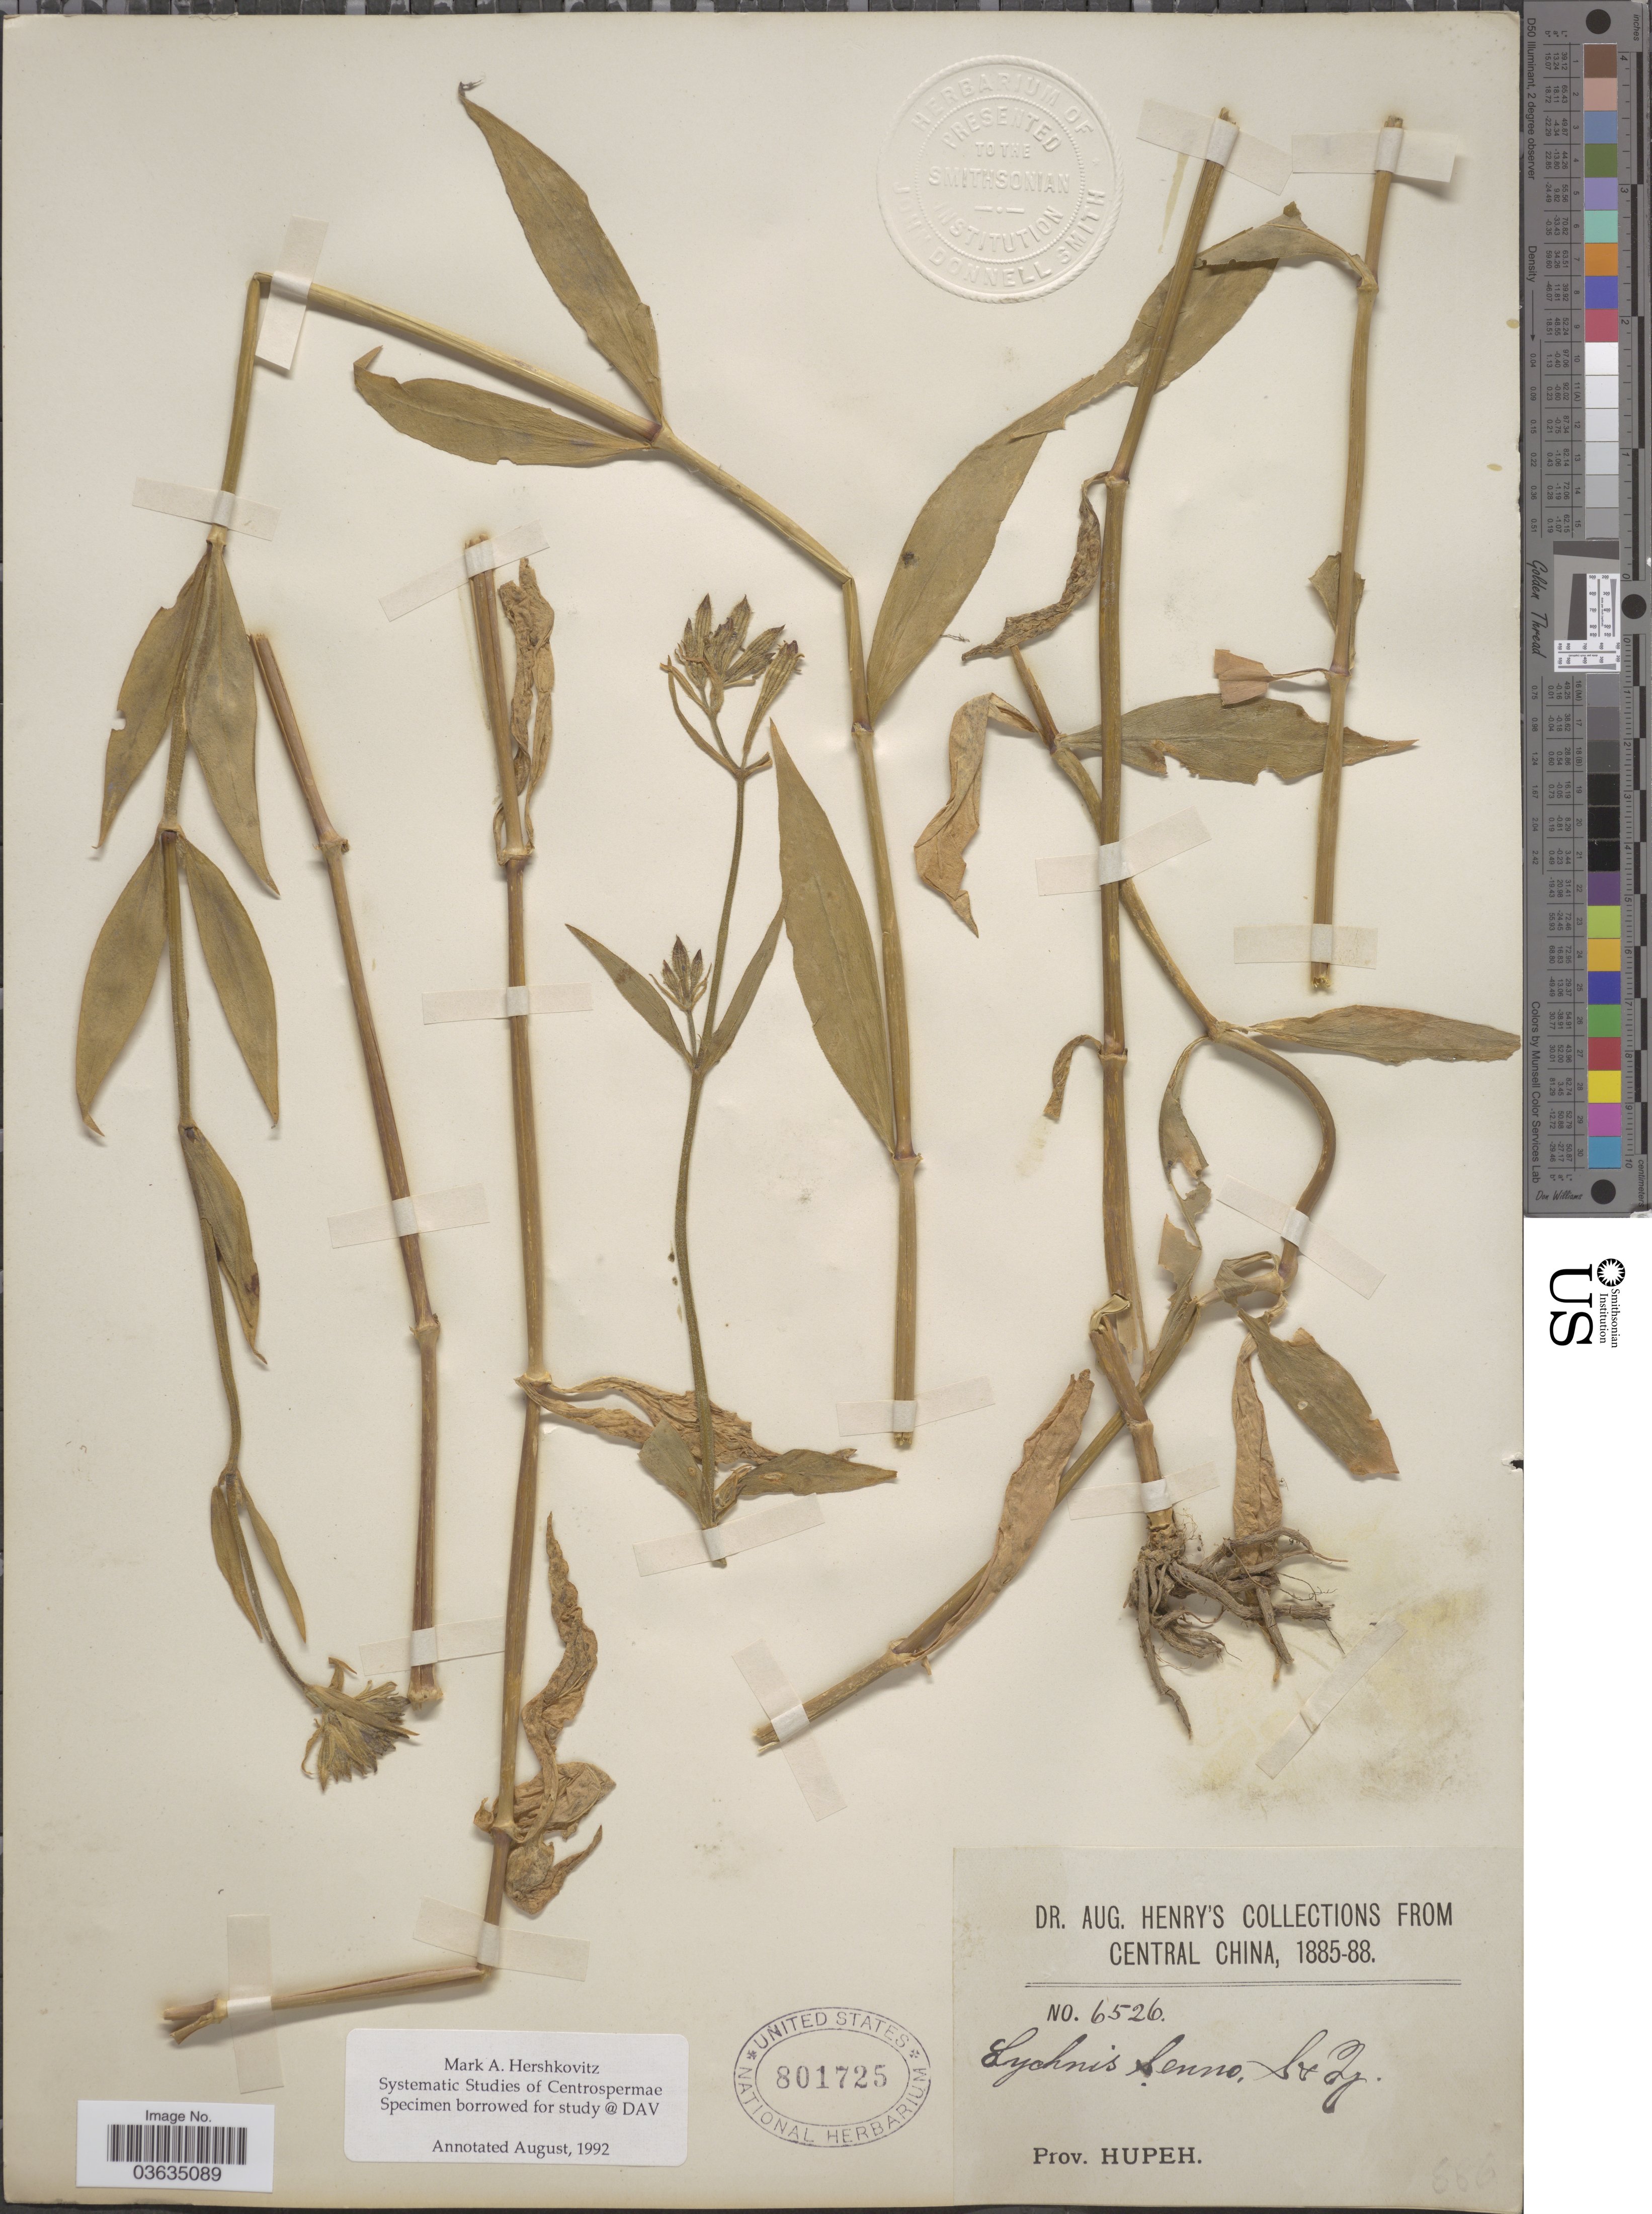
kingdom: Plantae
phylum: Tracheophyta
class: Magnoliopsida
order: Caryophyllales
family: Caryophyllaceae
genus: Silene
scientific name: Silene banksia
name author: (Meerb.) Mabb.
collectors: A. Henry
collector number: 6526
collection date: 1885/1888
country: China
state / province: Hubei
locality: Central China, Prov. Hupeh.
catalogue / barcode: US 801725